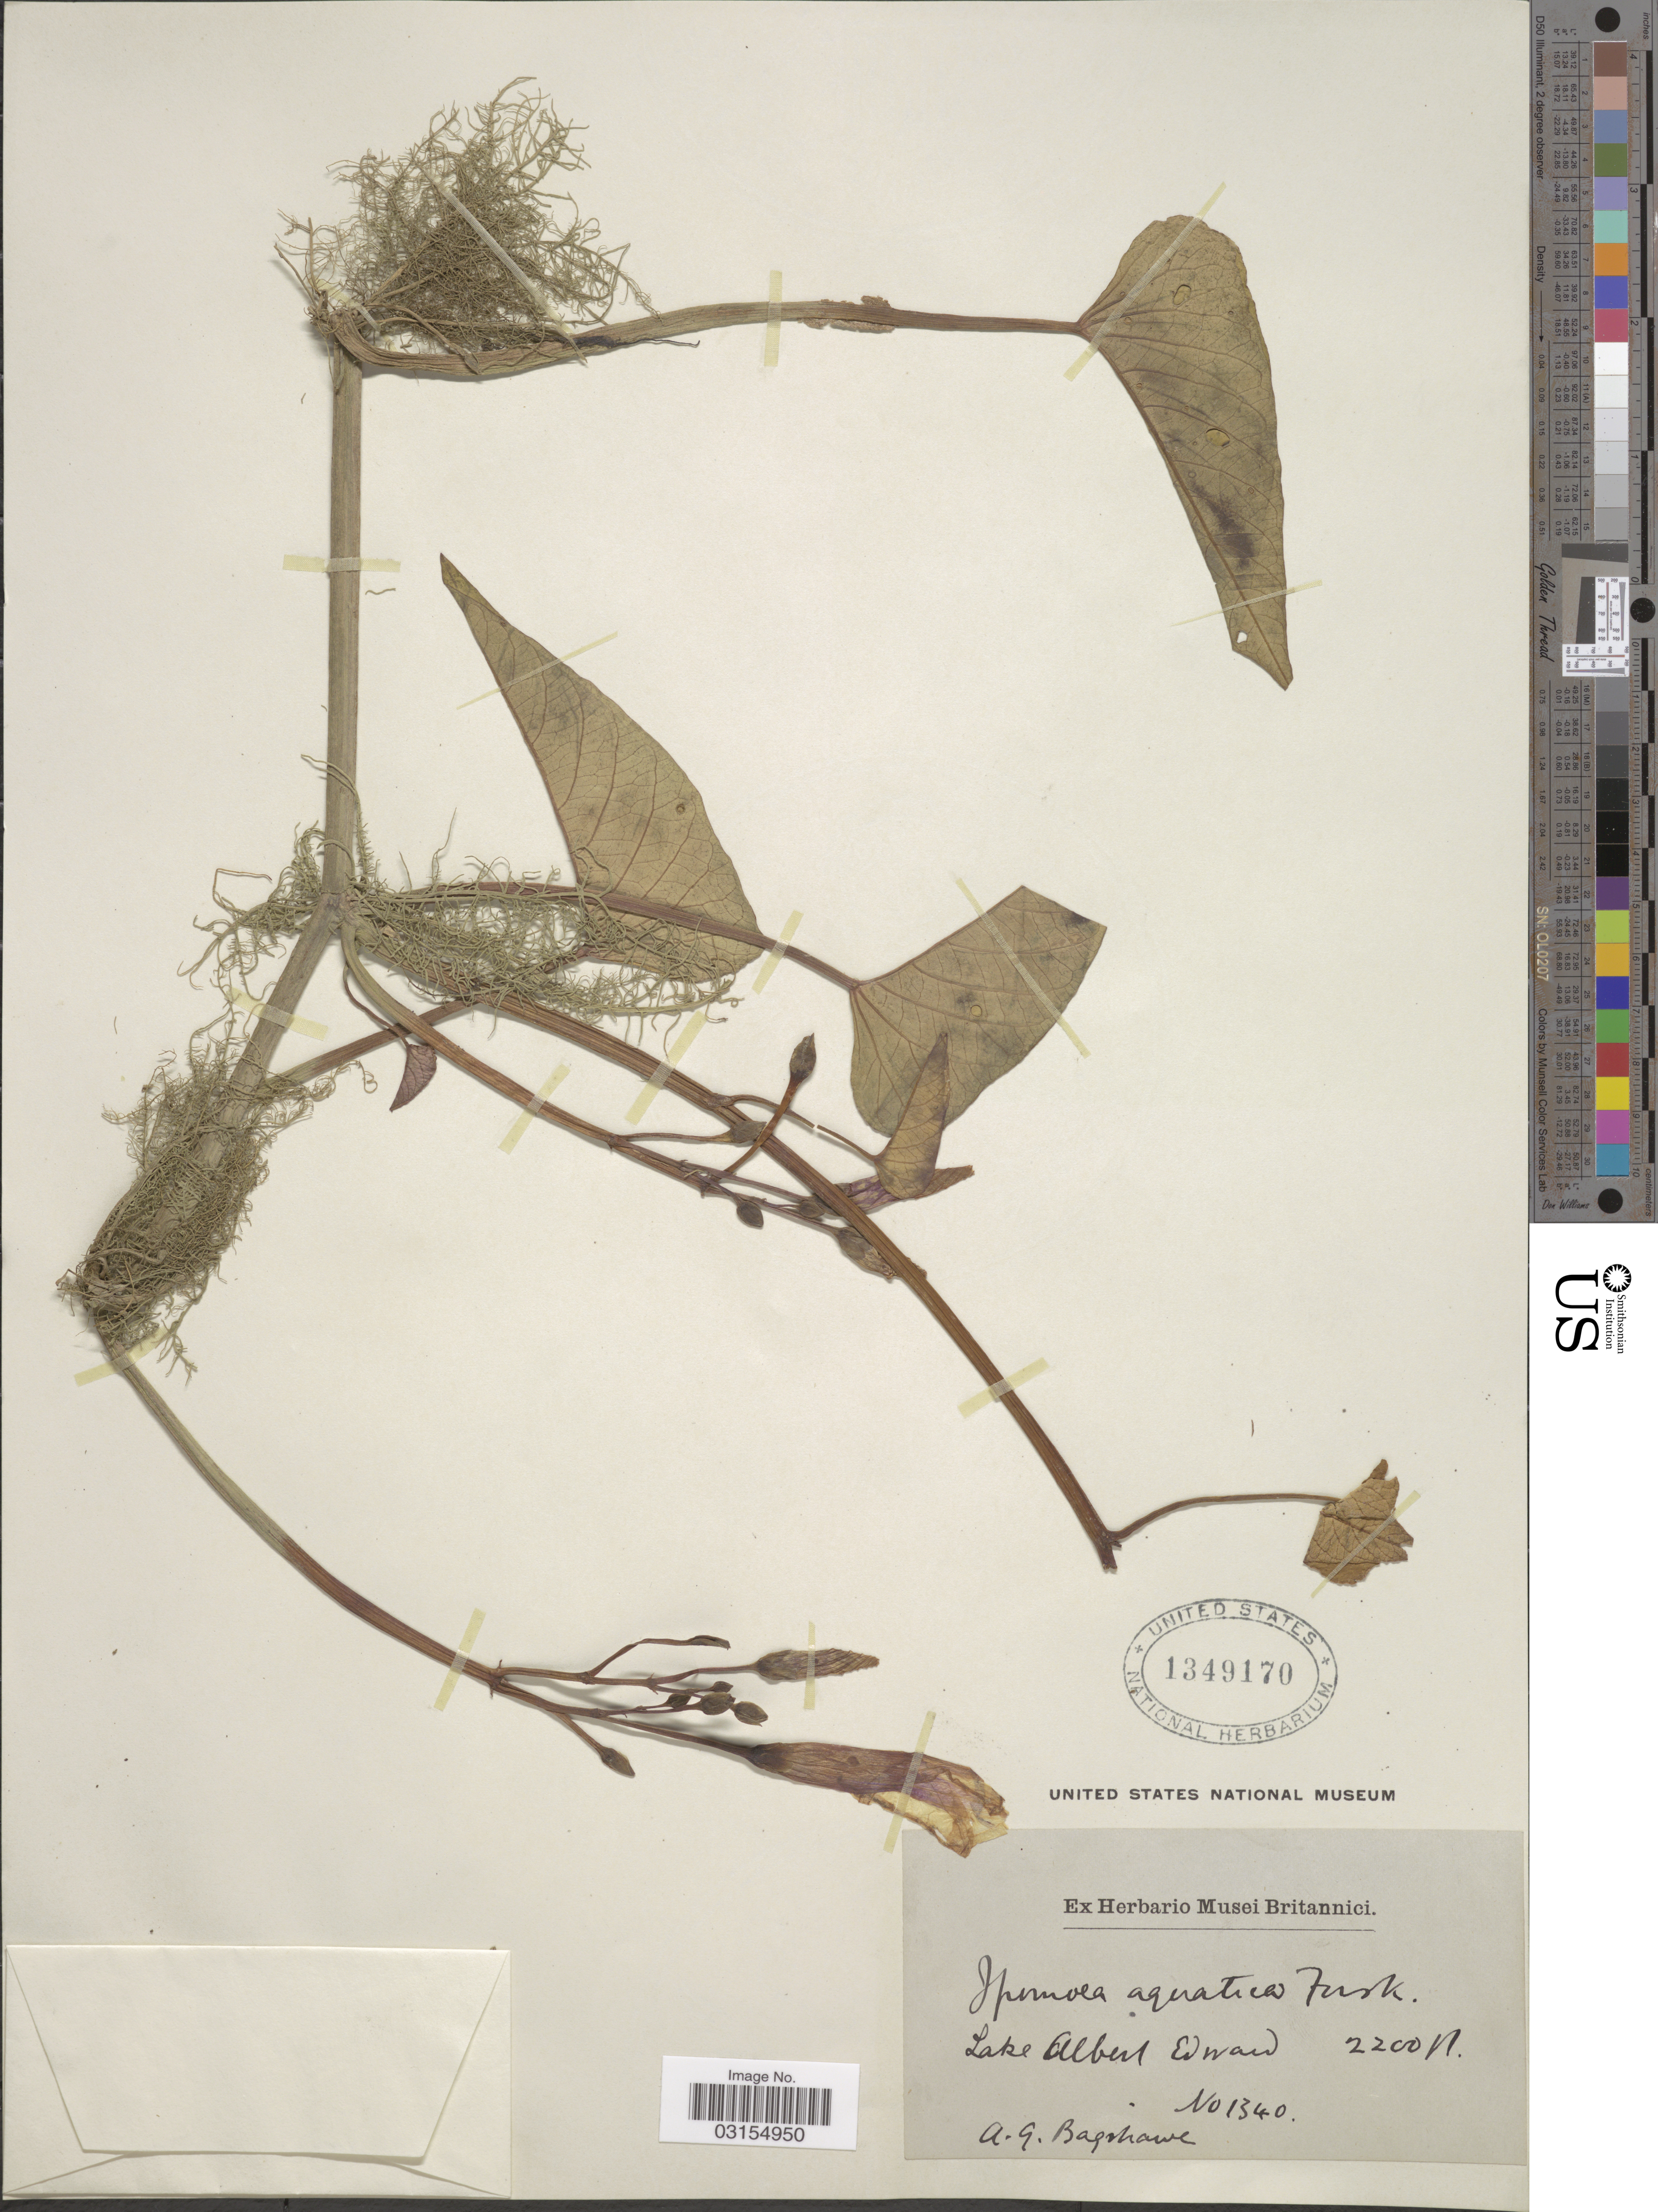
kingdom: Plantae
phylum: Tracheophyta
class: Magnoliopsida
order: Solanales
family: Convolvulaceae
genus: Ipomoea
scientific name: Ipomoea aquatica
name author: Forssk.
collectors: A. Bagshawe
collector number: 1340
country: Uganda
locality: Lake Albert Edward.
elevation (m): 2200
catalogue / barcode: US 1349170